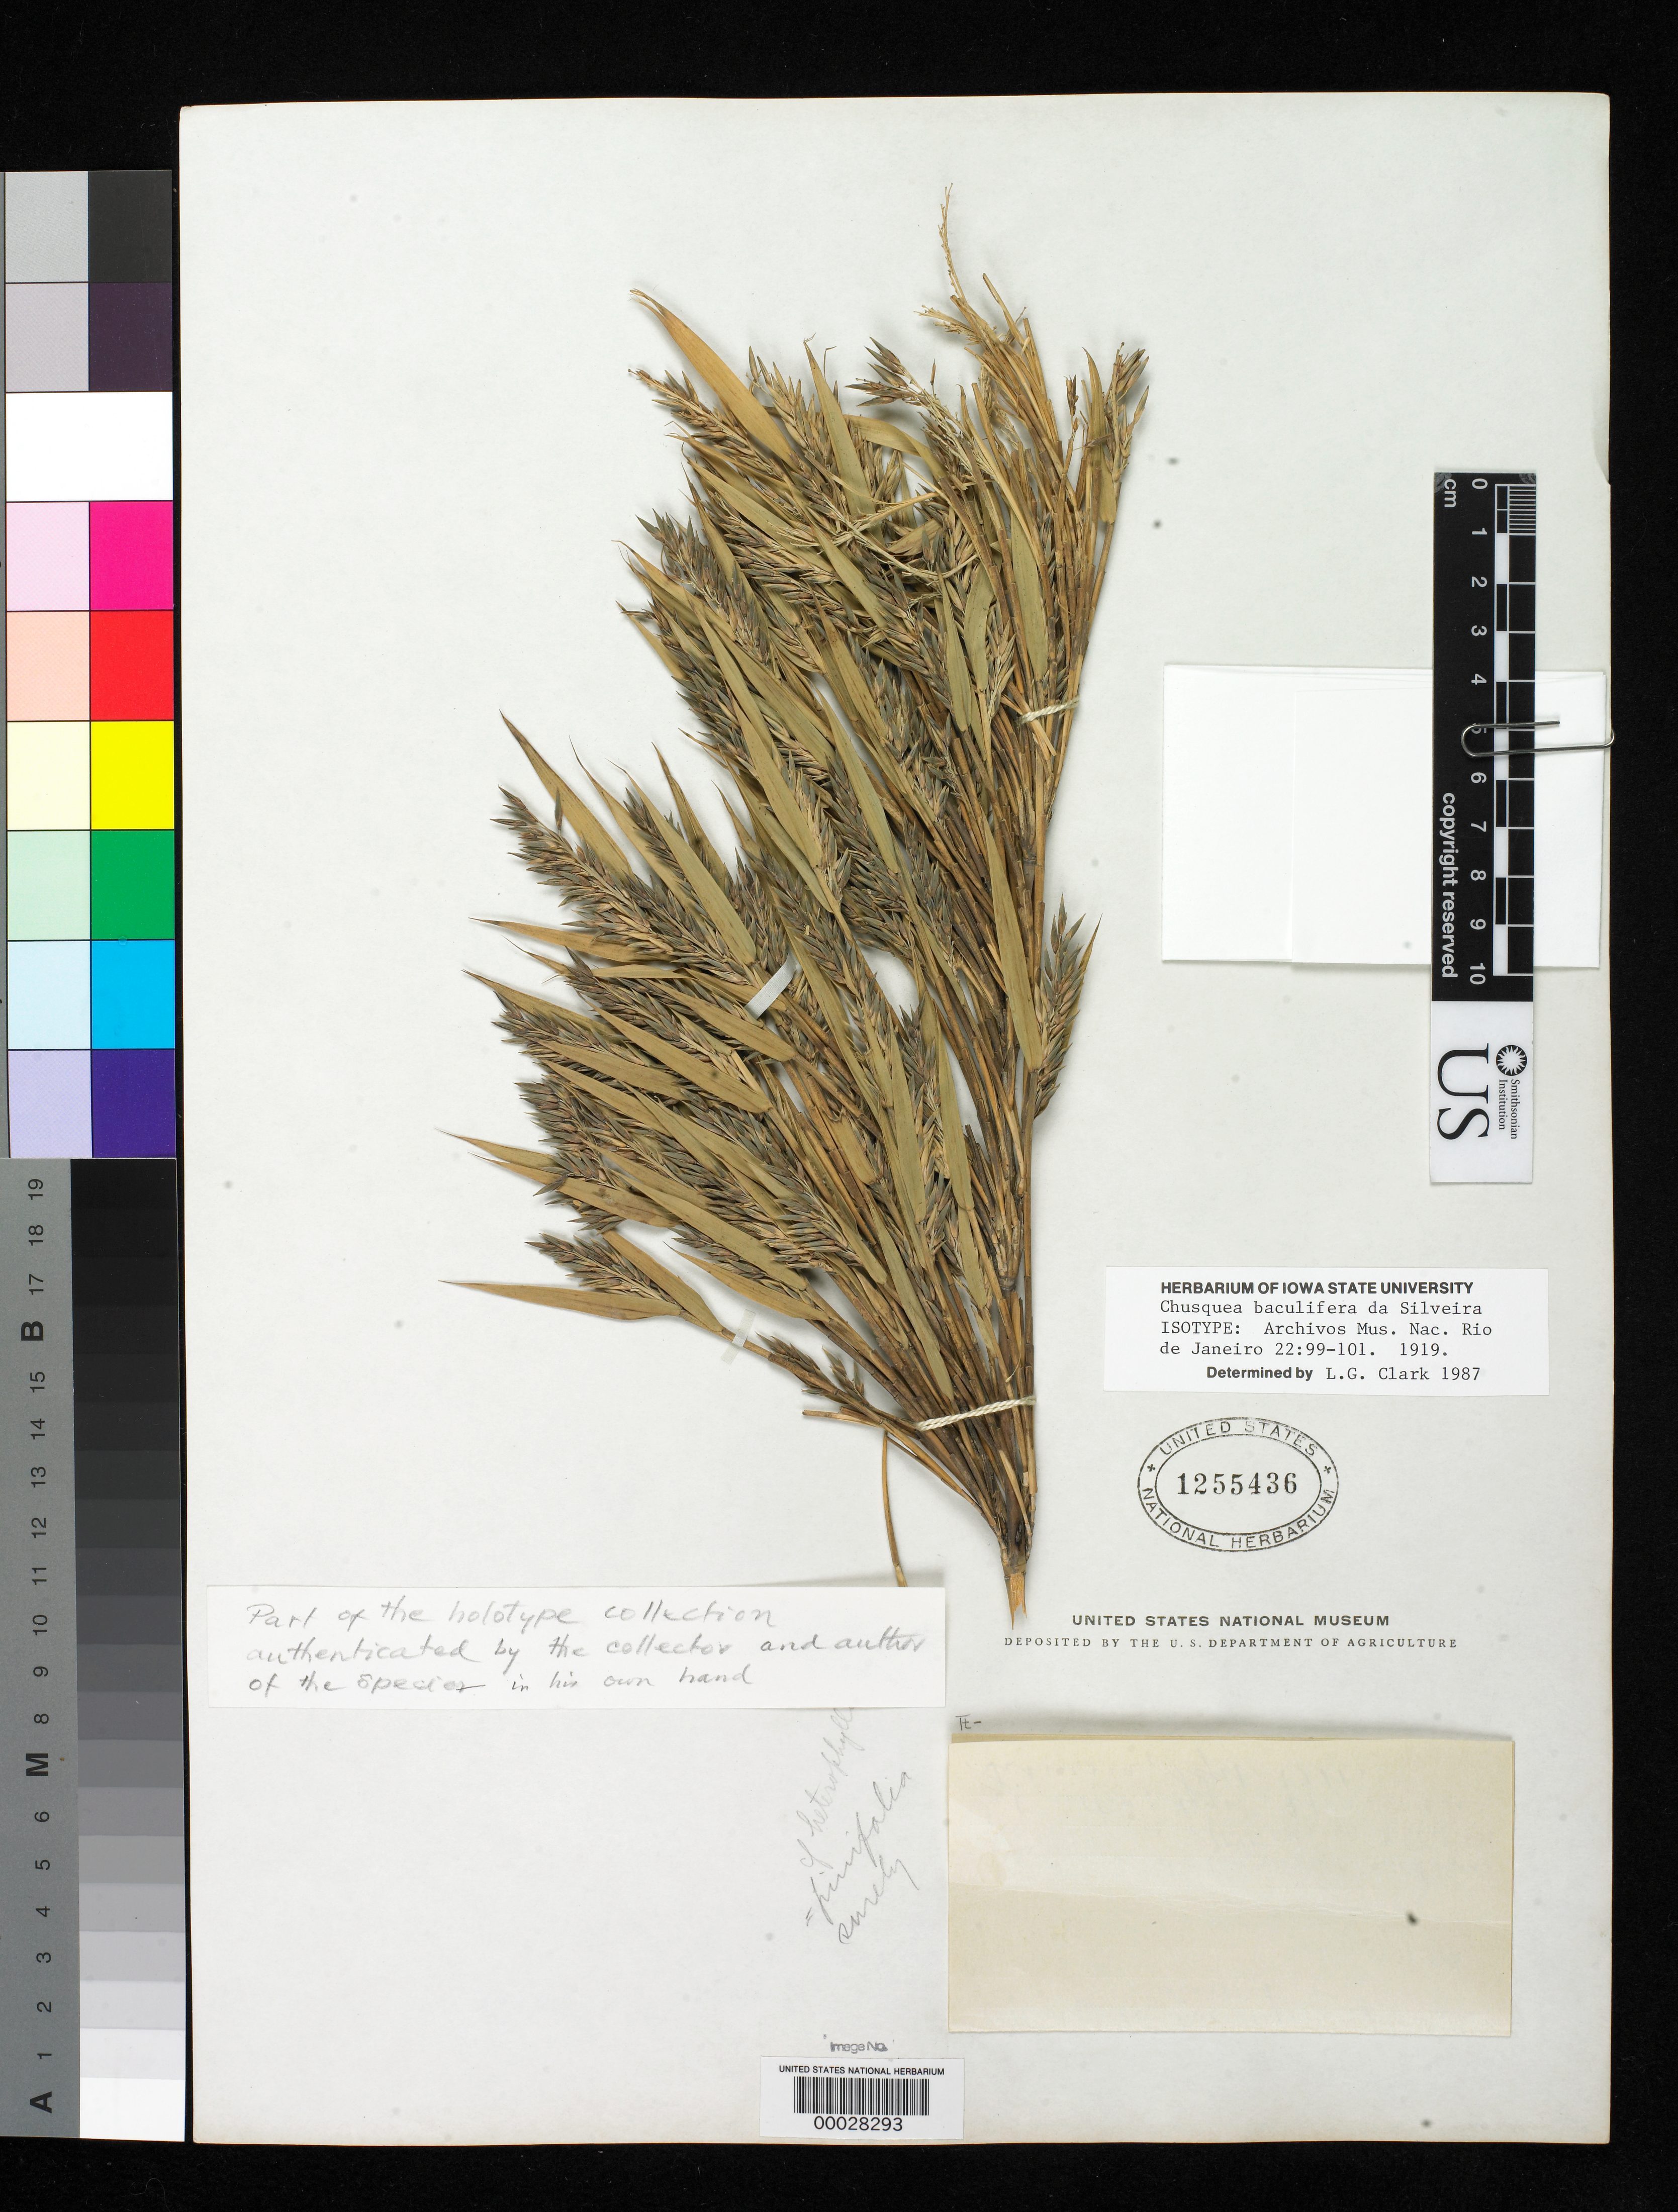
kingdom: Plantae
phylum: Tracheophyta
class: Liliopsida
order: Poales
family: Poaceae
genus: Chusquea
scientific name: Chusquea baculifera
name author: Silveira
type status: Type Fragment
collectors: A. A. Silveira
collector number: Herb. Silv. 600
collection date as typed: Sep 1911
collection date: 1911-09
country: Brazil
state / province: Minas Gerais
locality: Serra do Caparao.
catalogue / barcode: US 1255436